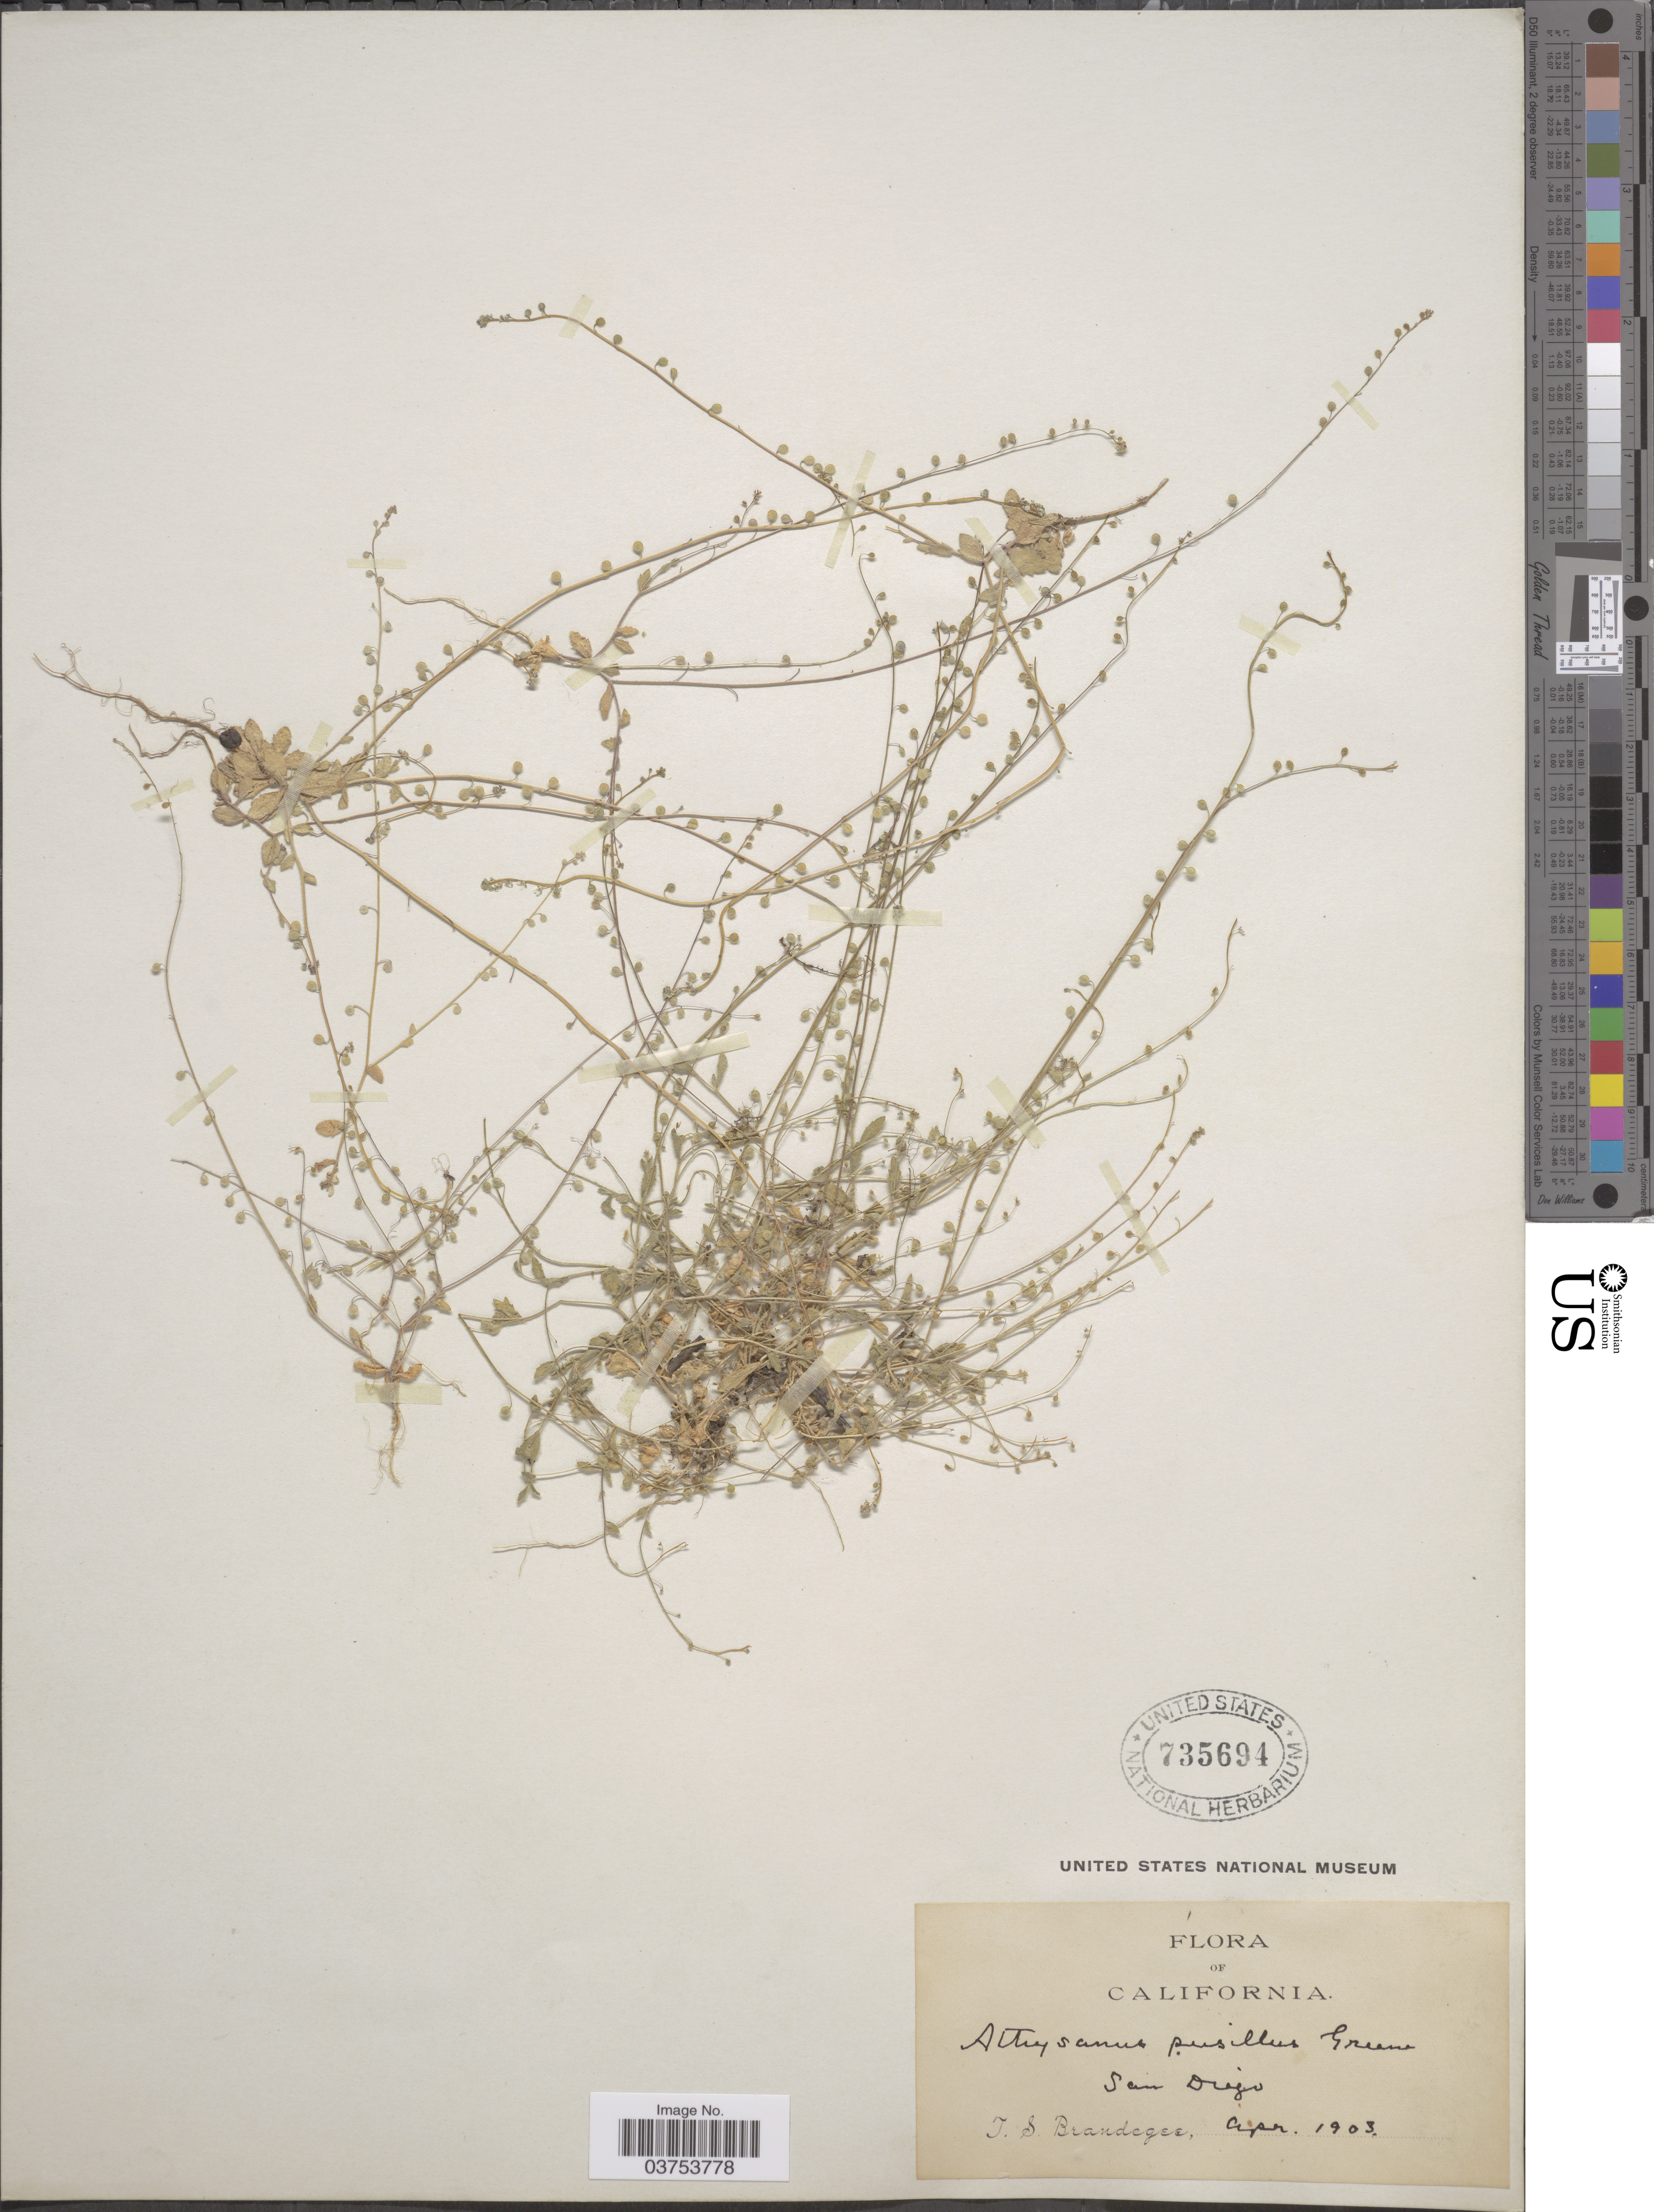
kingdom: Plantae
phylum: Tracheophyta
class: Magnoliopsida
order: Brassicales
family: Brassicaceae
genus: Athysanus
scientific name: Athysanus pusillus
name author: (Hook.) Greene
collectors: T. S. Brandegee (herbarium)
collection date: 1903-04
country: United States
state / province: California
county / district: San Diego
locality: San Diego.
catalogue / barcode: US 735694